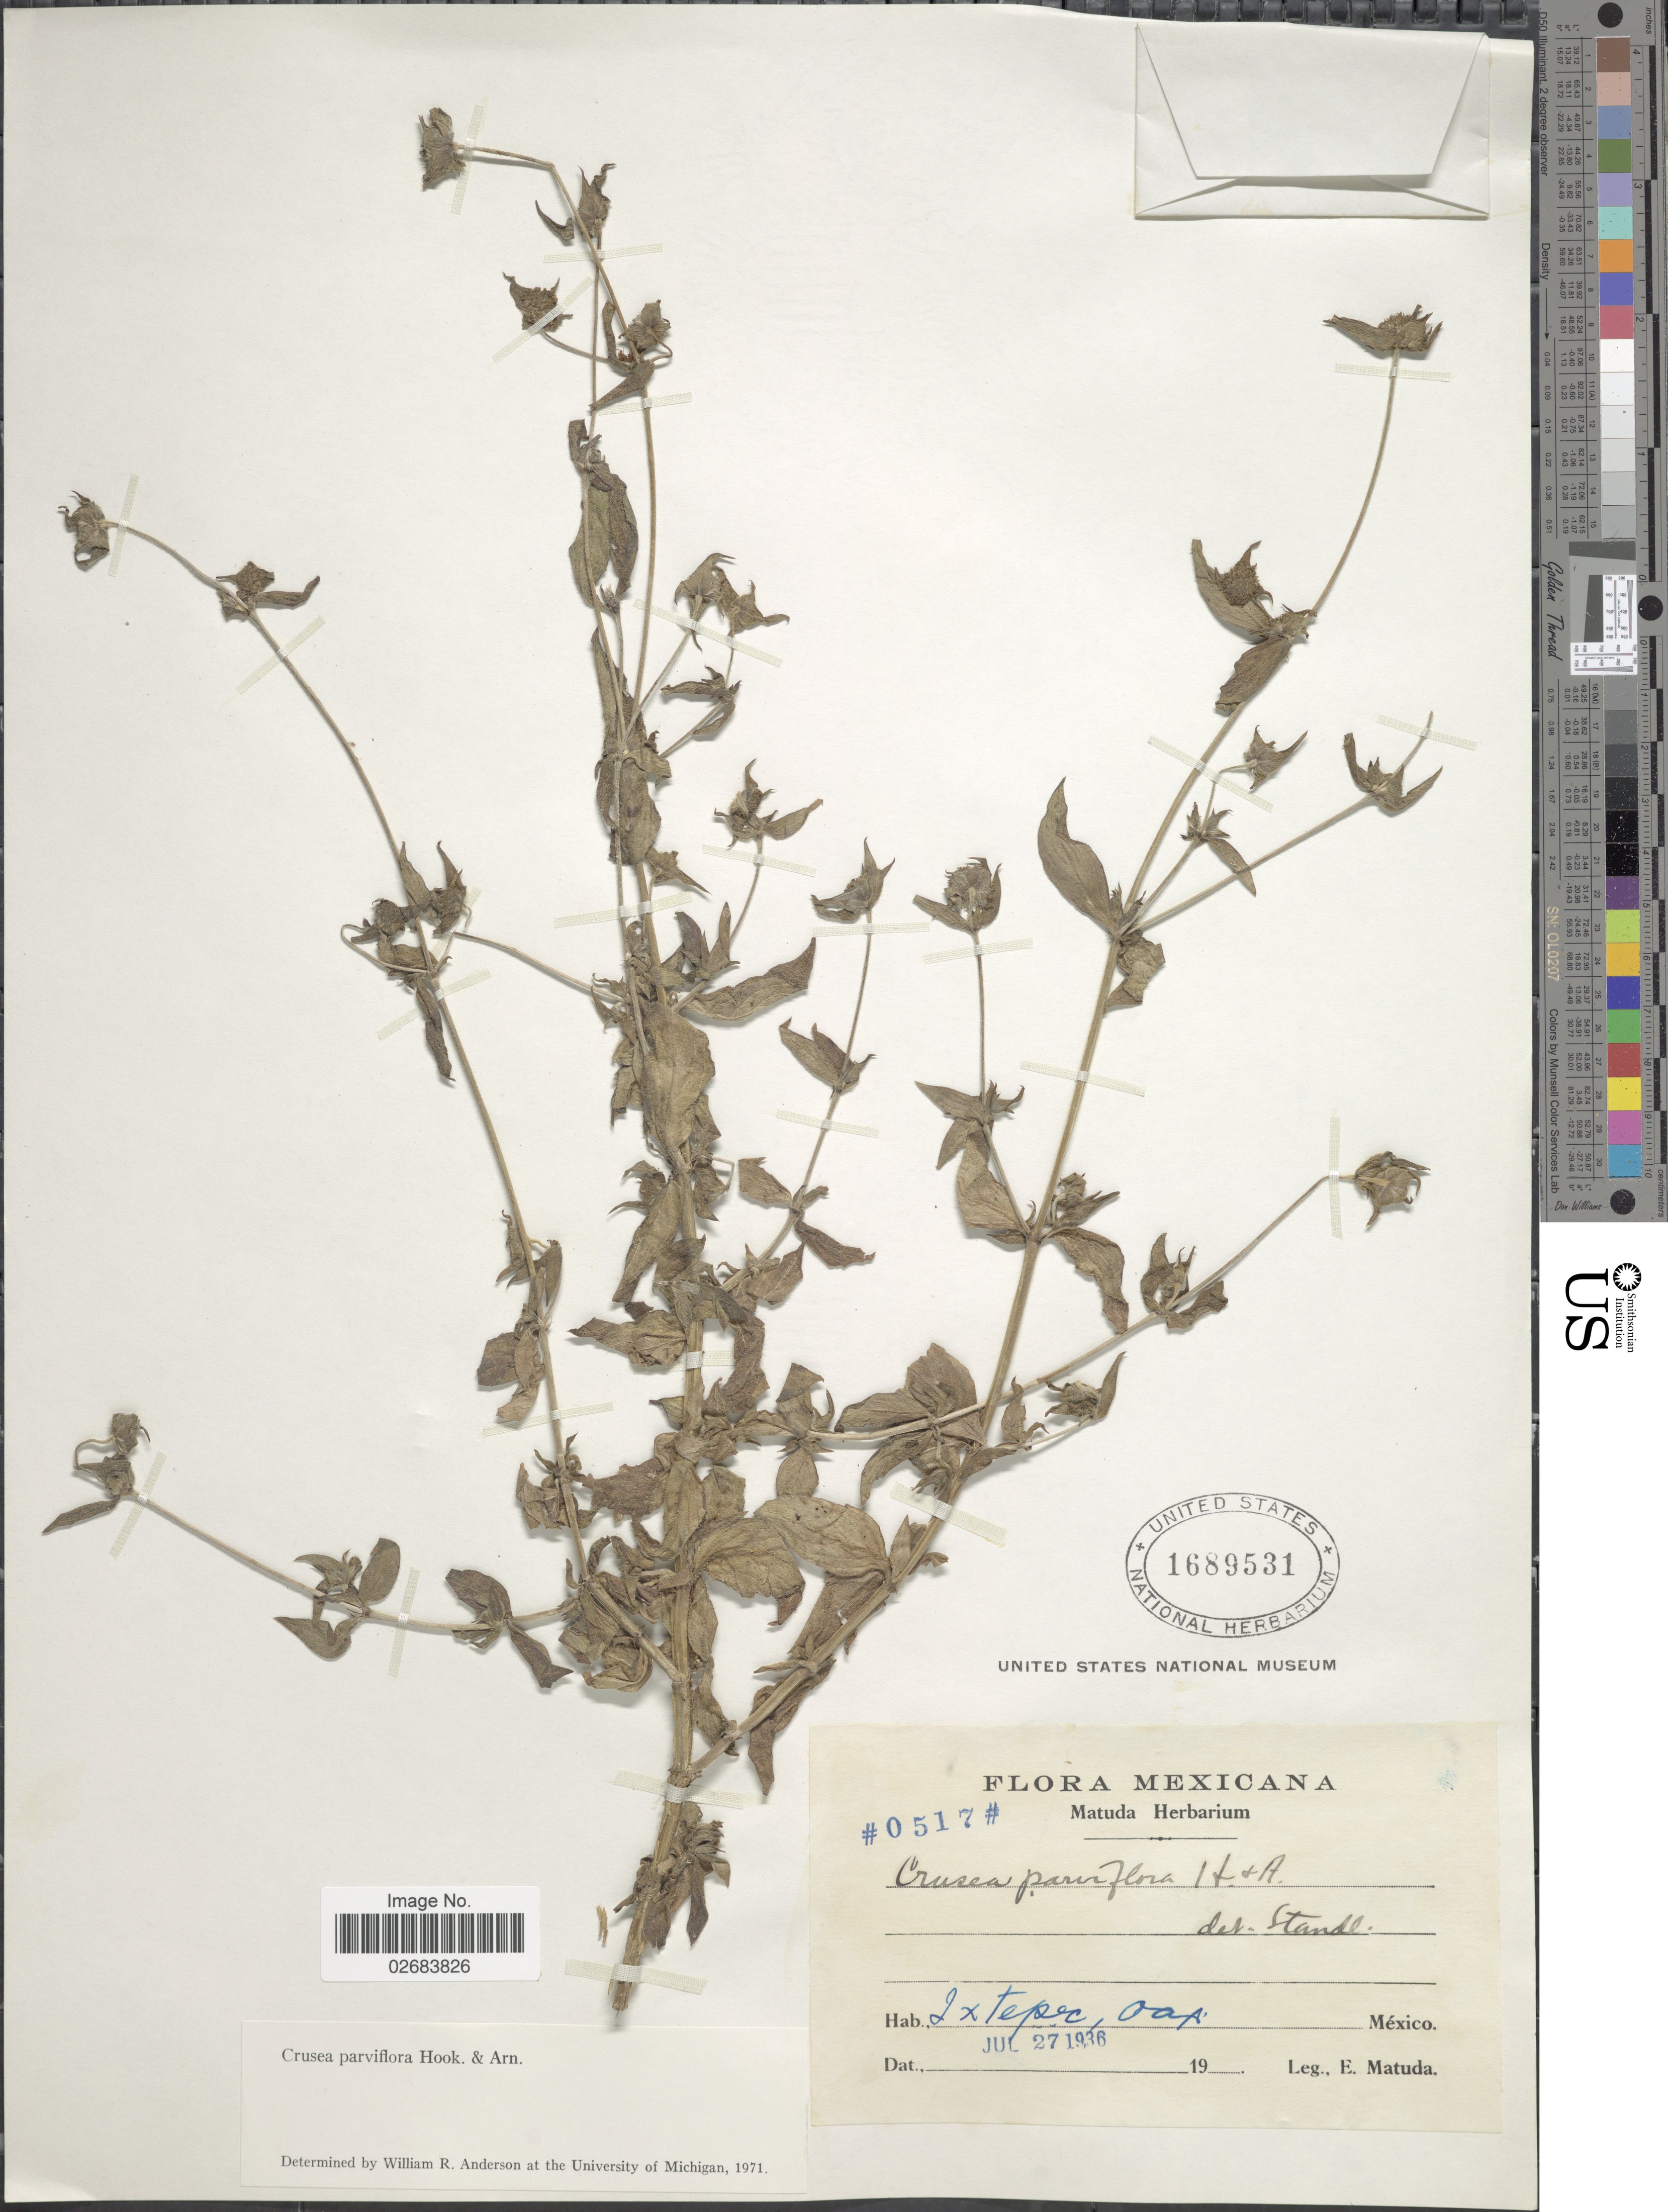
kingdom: Plantae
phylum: Tracheophyta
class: Magnoliopsida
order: Gentianales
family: Rubiaceae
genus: Crusea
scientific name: Crusea parviflora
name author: Hook. & Arn.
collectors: E. Matuda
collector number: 0517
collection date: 1936-07-27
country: Mexico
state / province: Oaxaca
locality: Ixtepec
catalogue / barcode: US 1689531